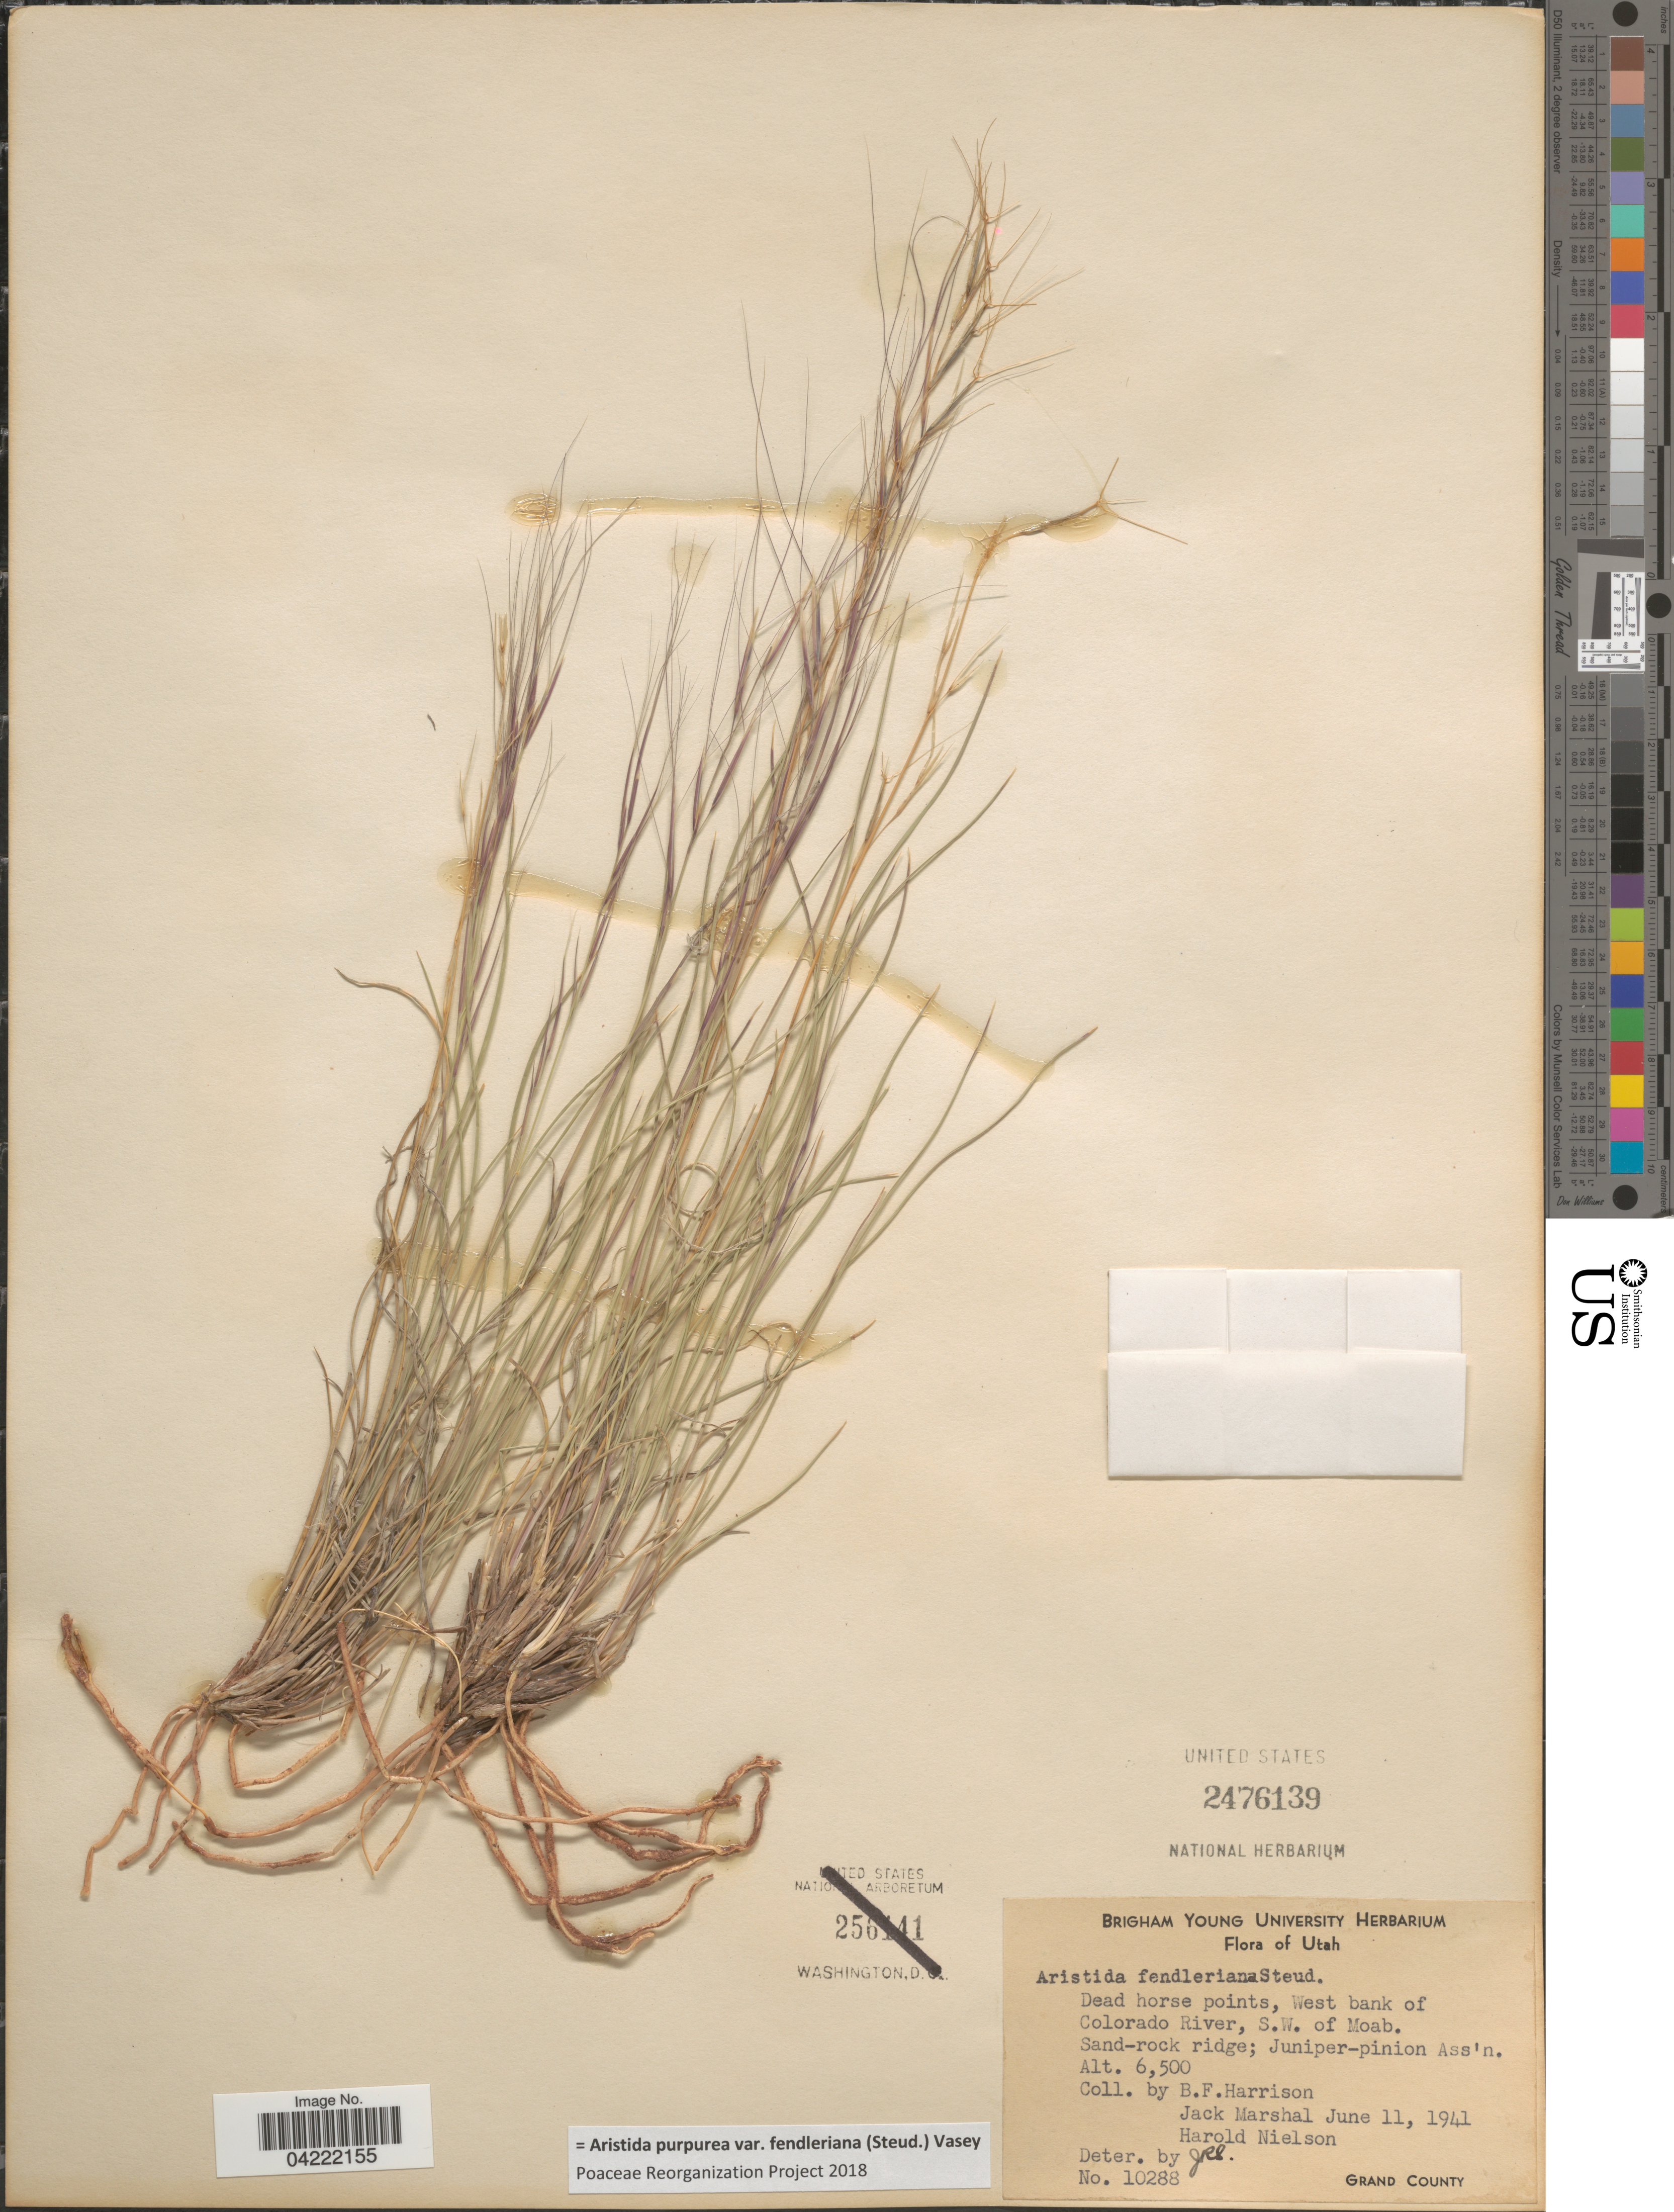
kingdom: Plantae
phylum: Tracheophyta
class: Liliopsida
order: Poales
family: Poaceae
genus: Aristida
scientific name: Aristida purpurea var. fendleriana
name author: (Steud.) Vasey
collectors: B. F. Harrison, J. Marshal & H. Nielson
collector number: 10288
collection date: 1941-06-11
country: United States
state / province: Utah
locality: Dead horse points, West bank of Colorado River, S.W. of Moab. Grand County.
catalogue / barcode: US 2476139